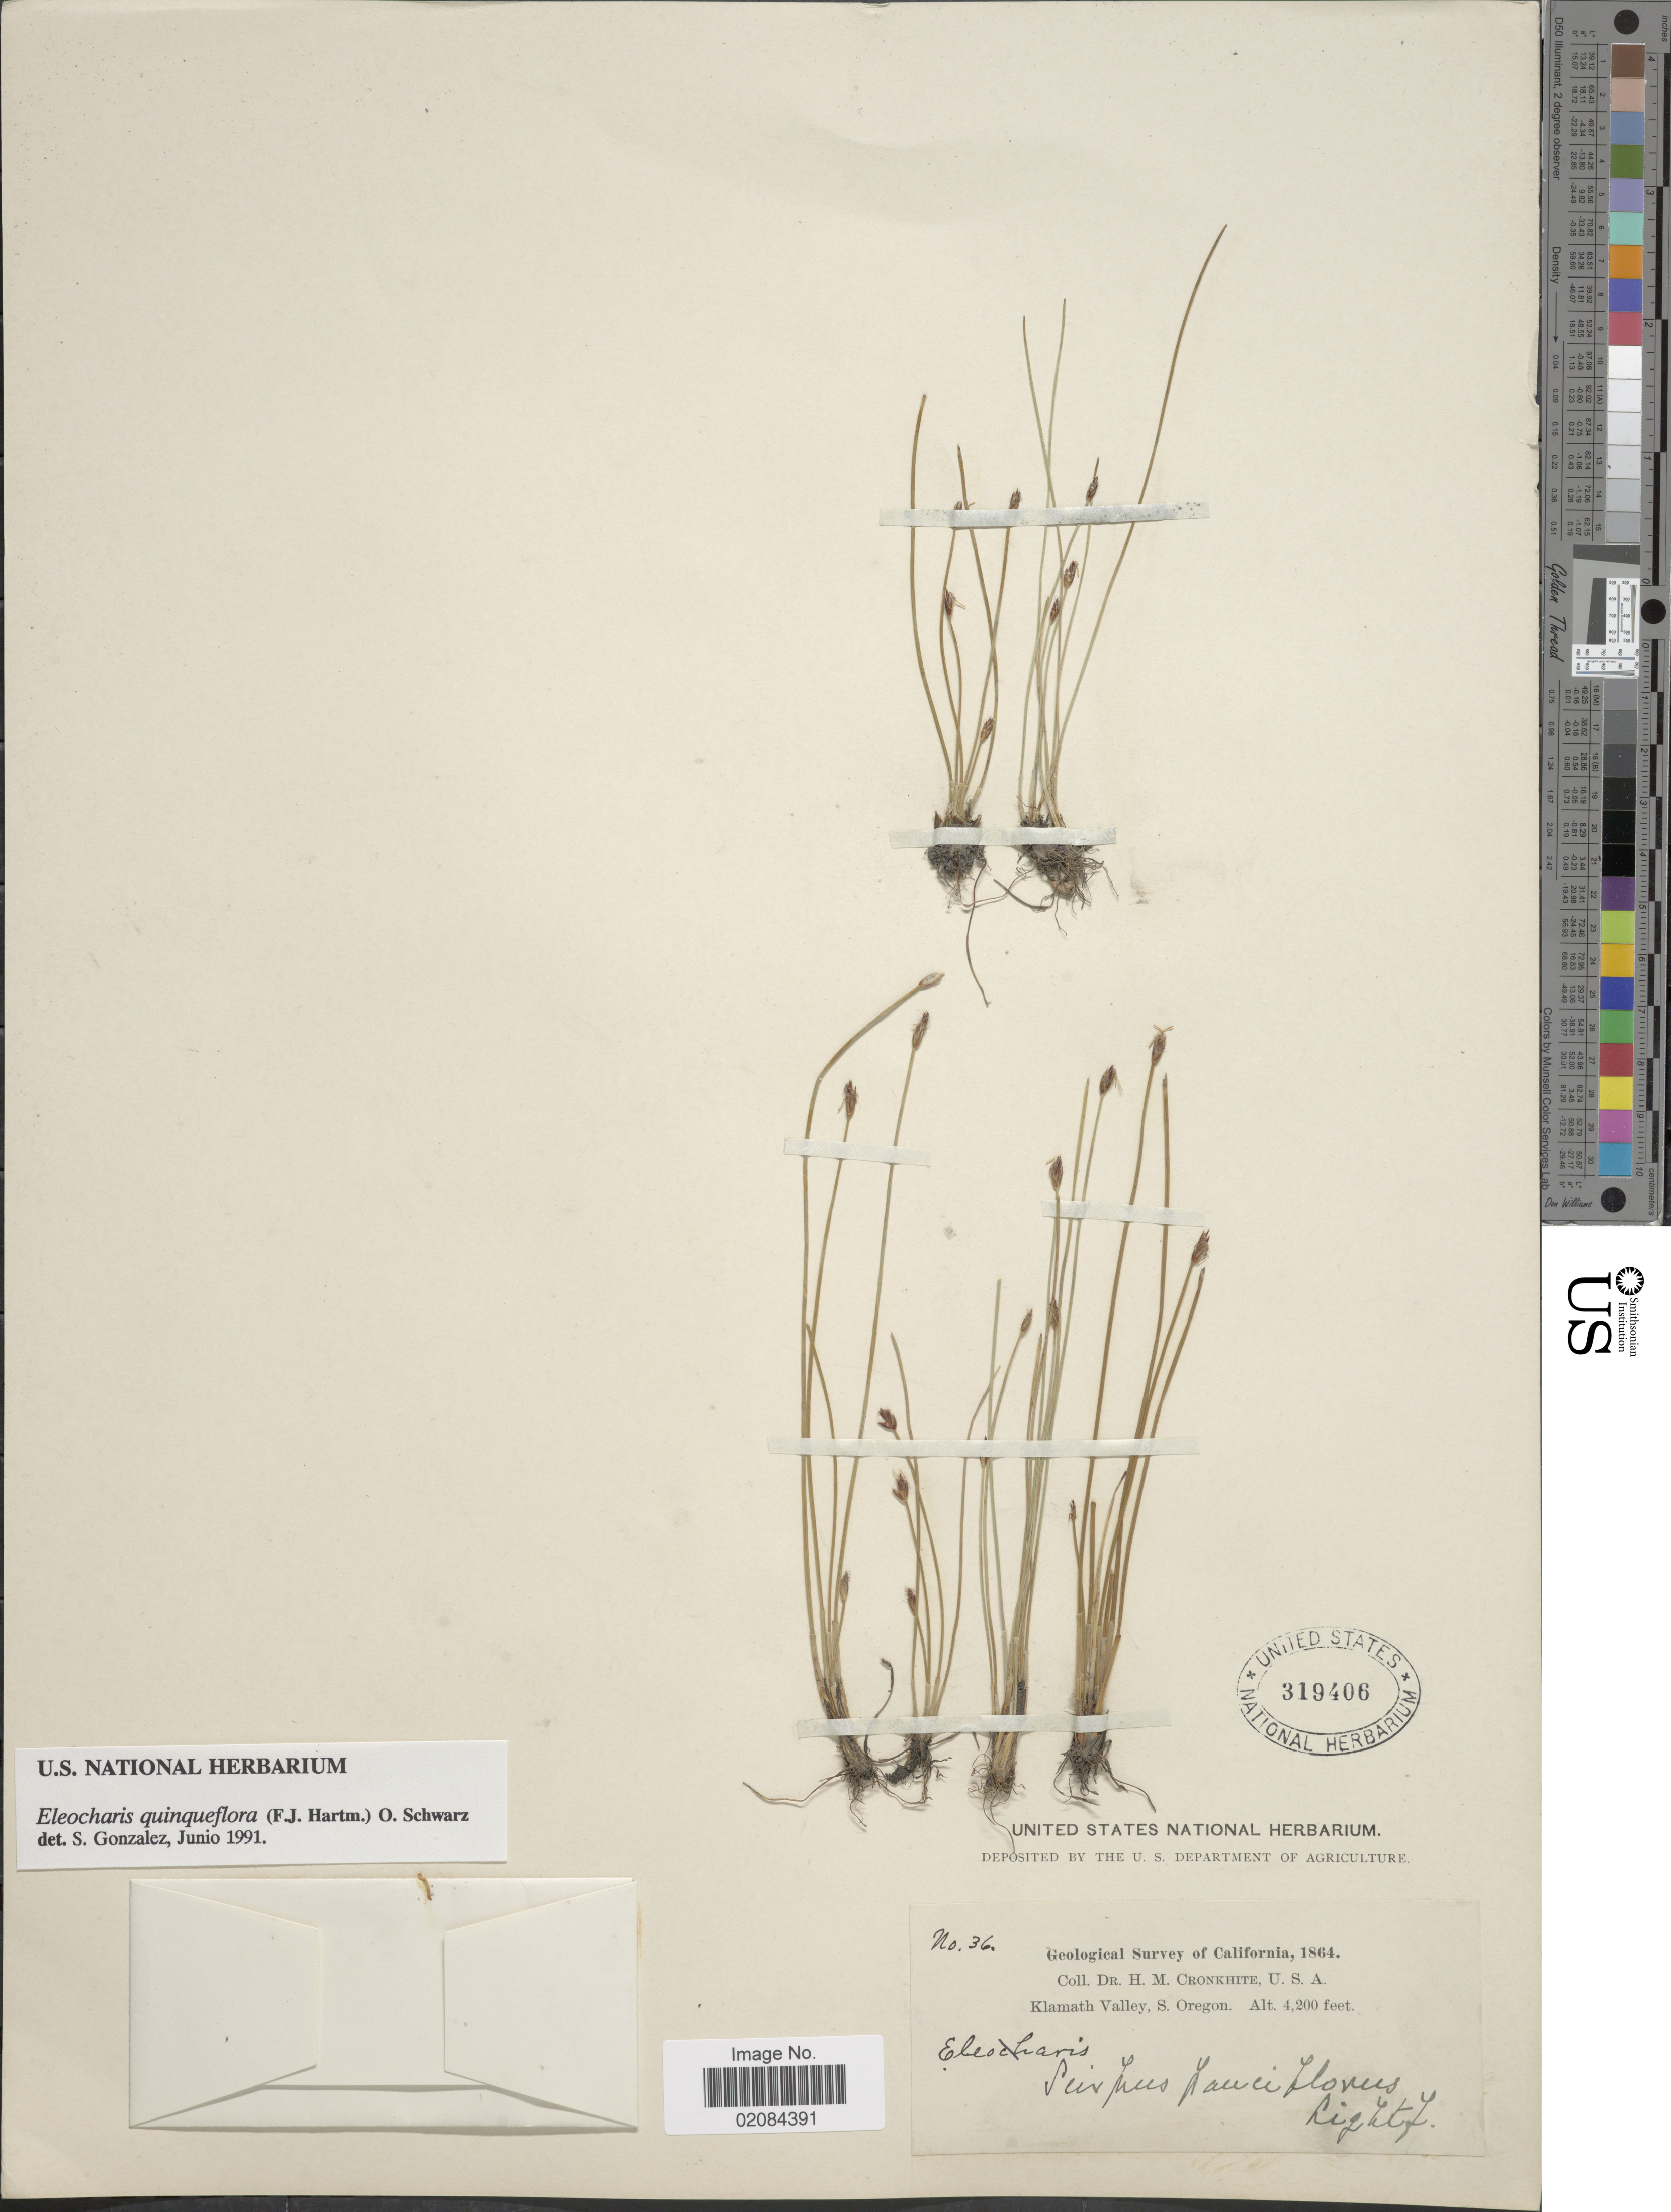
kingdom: Plantae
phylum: Tracheophyta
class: Liliopsida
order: Poales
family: Cyperaceae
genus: Eleocharis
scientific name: Eleocharis quinqueflora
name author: (Hartmann) O. Schwarz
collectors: H. M. Cronkhite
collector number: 36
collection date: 1864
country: United States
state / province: Oregon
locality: Klamath Valley.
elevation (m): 1280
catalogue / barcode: US 319406